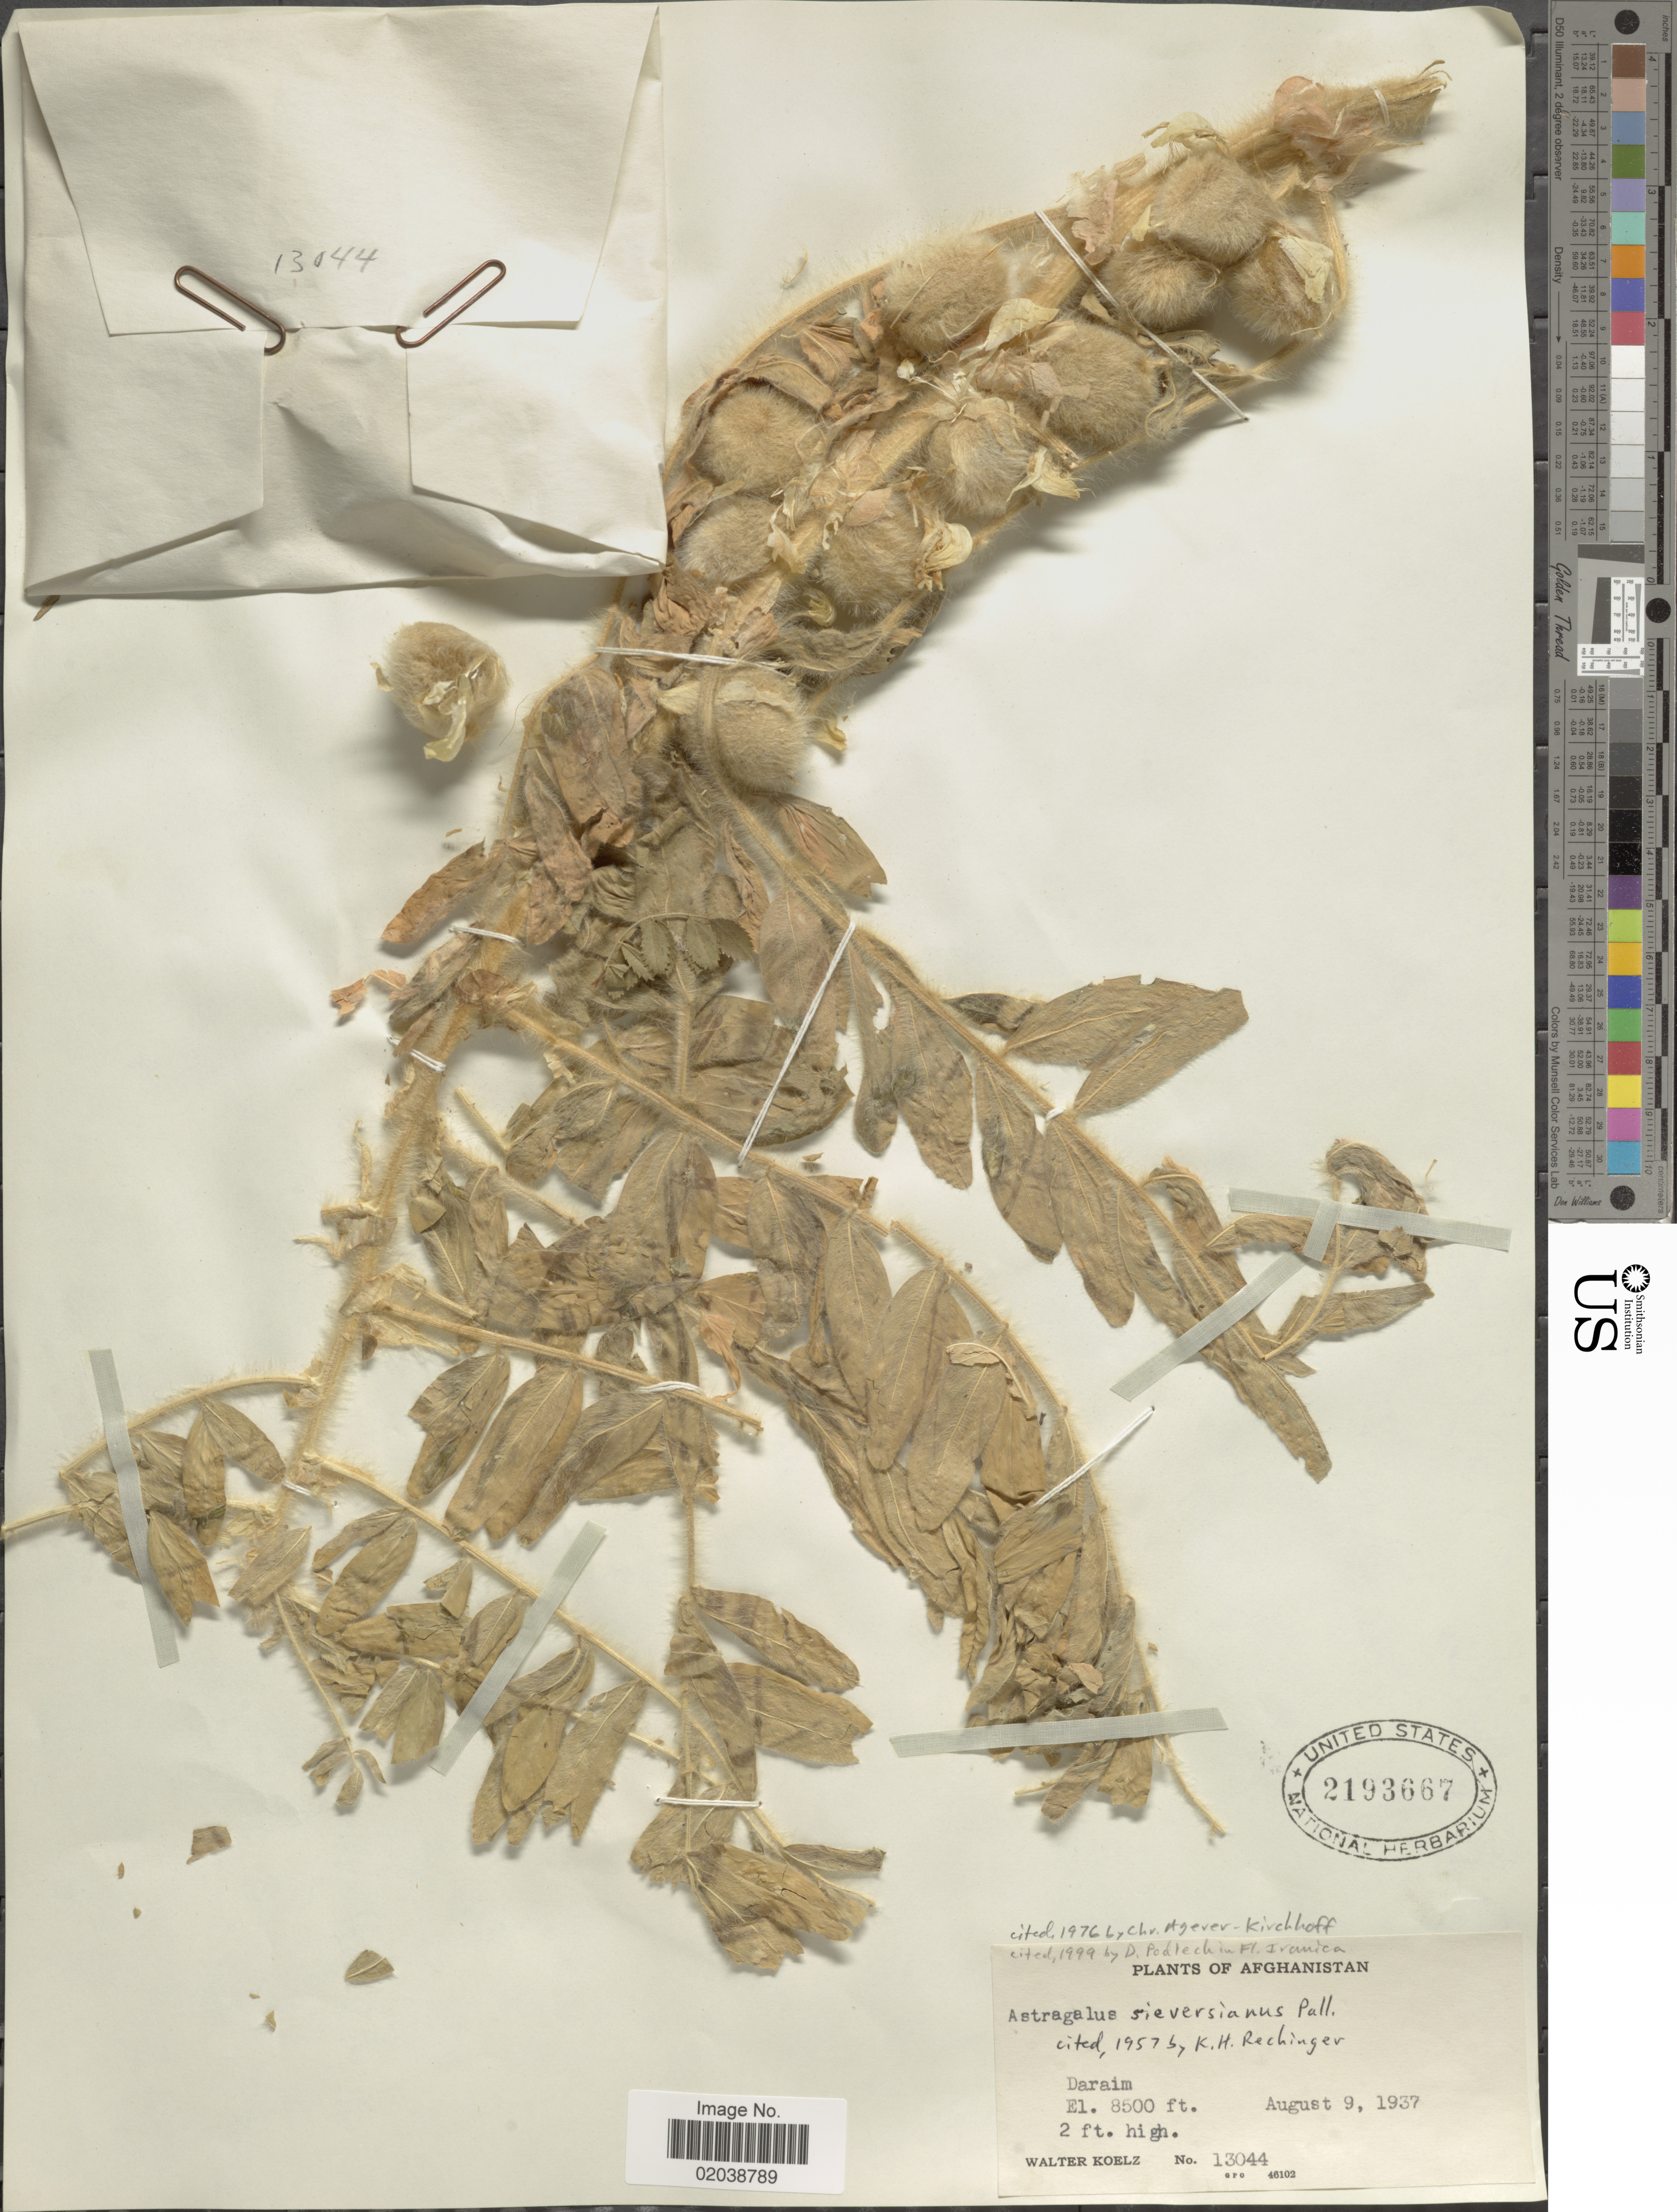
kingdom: Plantae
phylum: Tracheophyta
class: Magnoliopsida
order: Fabales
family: Fabaceae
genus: Astragalus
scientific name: Astragalus sieversianus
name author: Pall.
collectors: W. N. Koelz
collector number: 13044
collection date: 1937-08-09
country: Afghanistan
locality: Daraim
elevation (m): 2591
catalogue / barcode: US 2193667